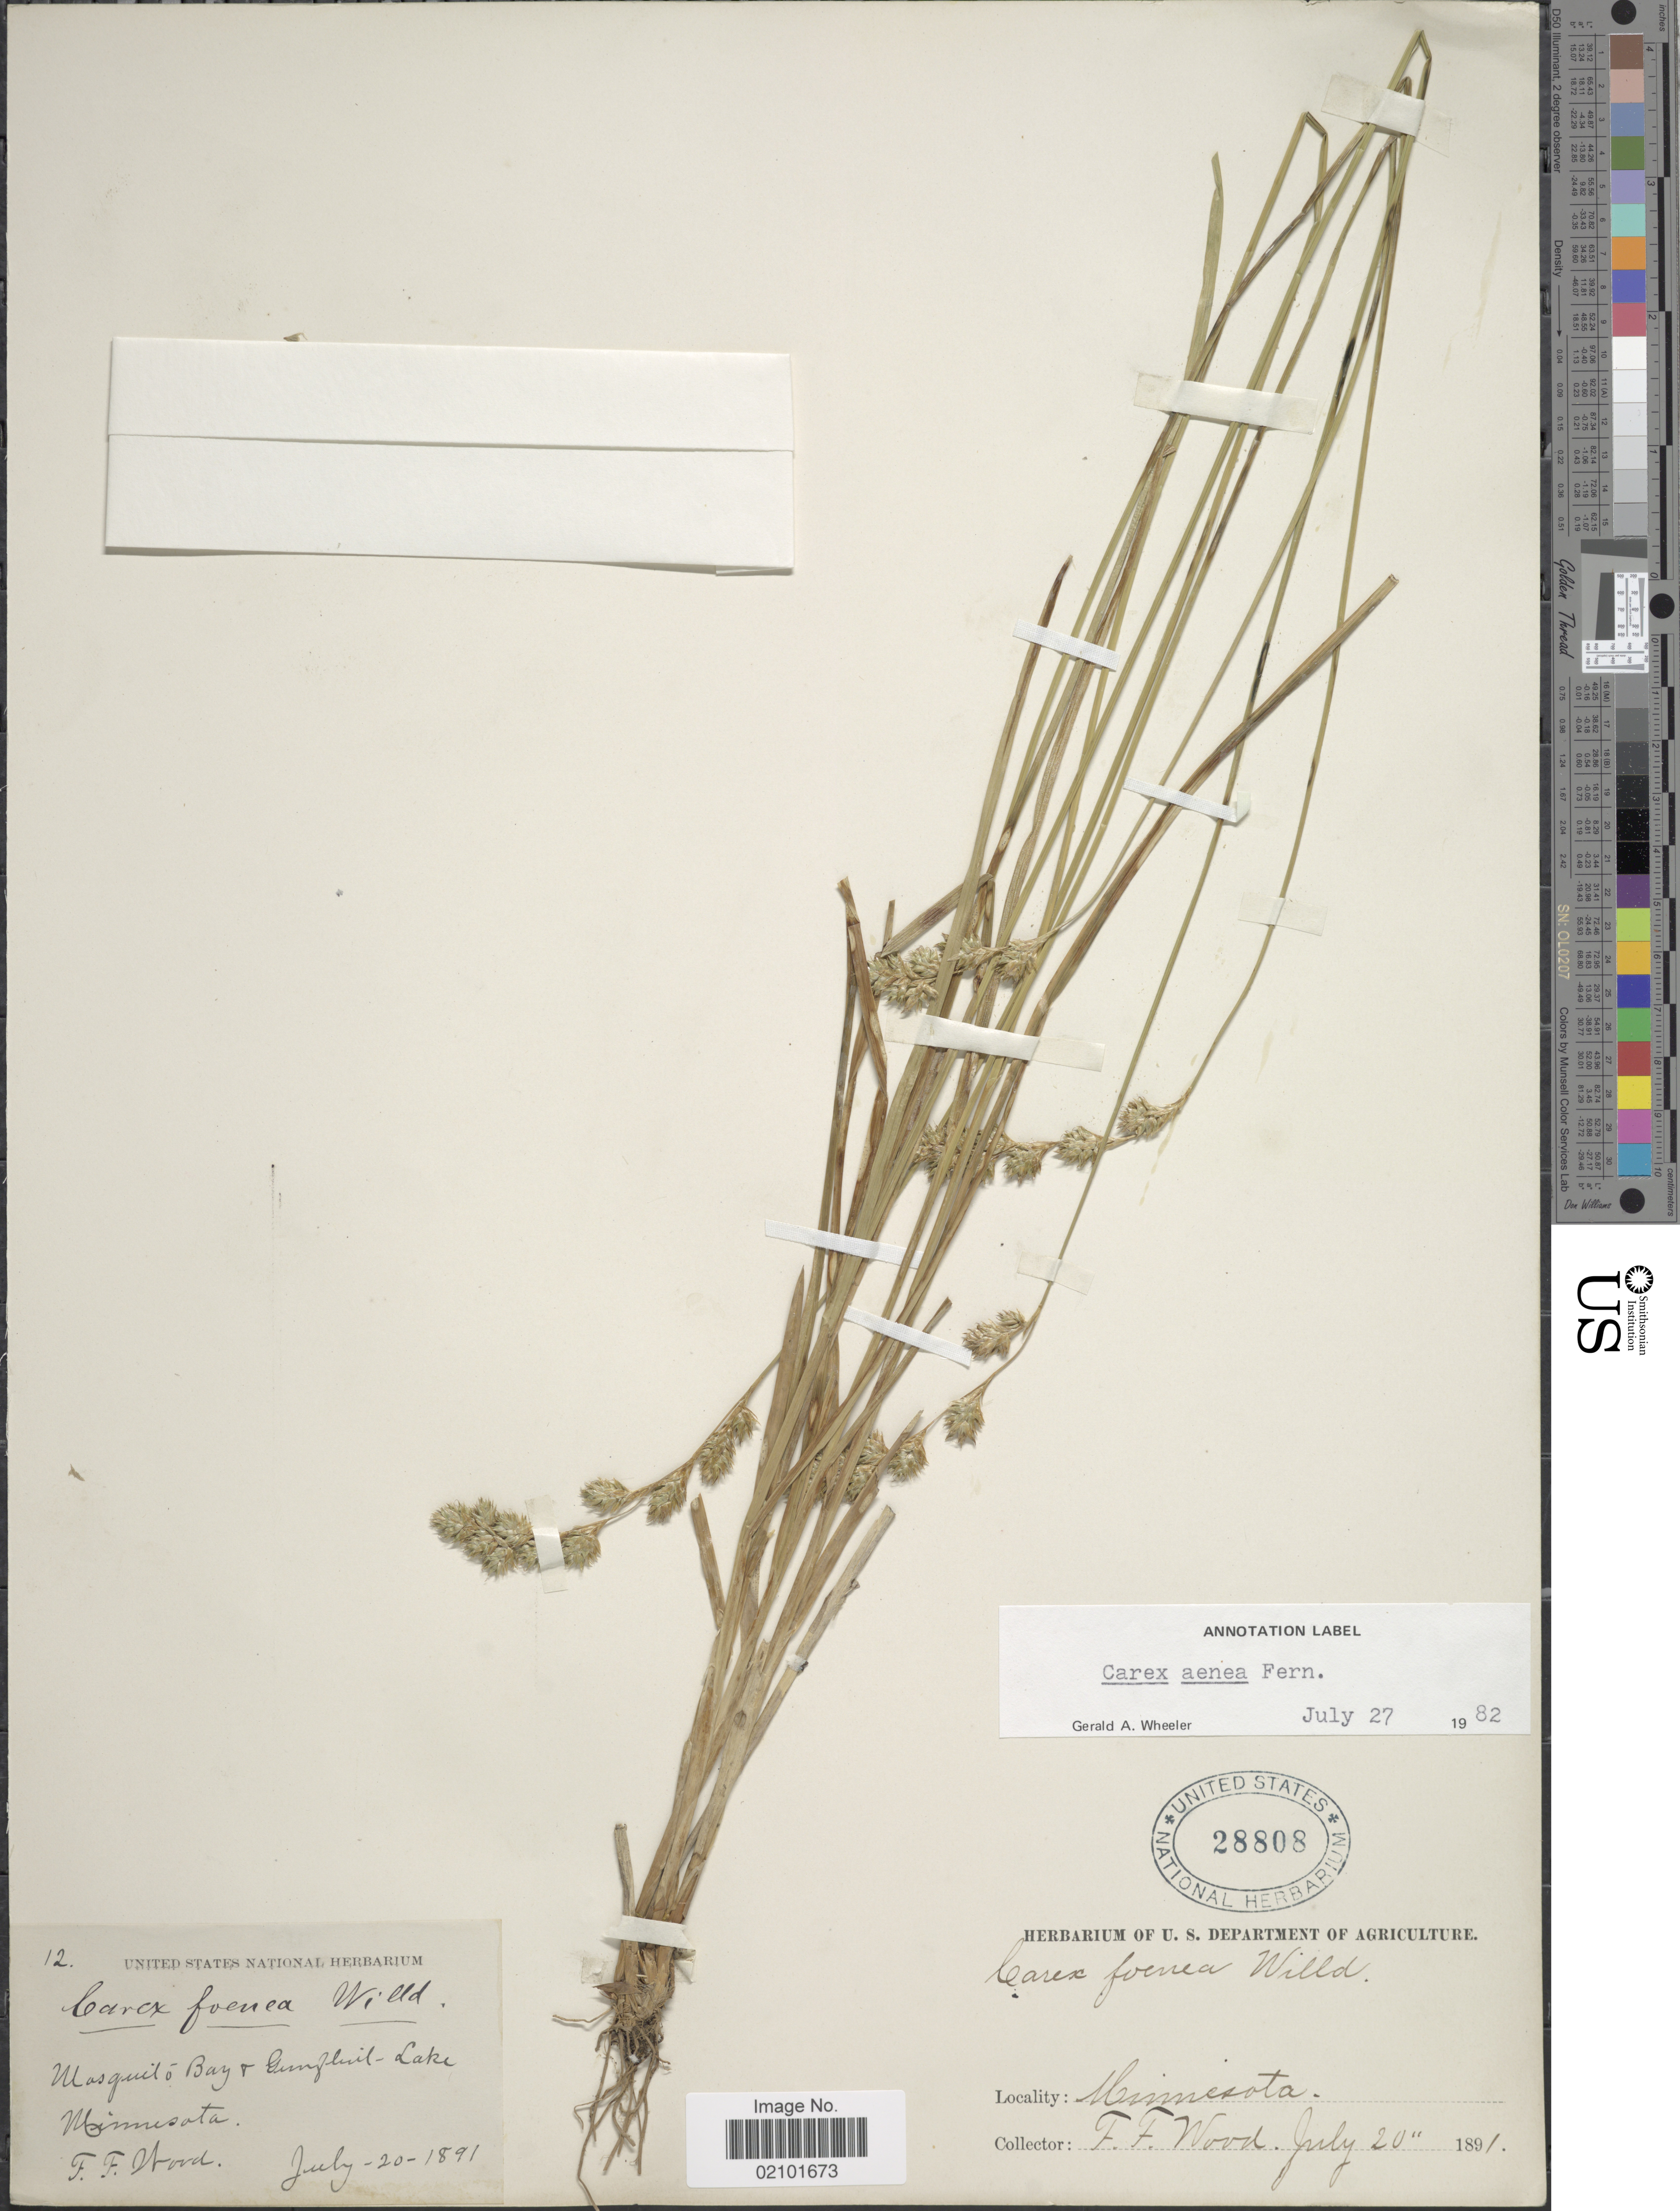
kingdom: Plantae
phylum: Tracheophyta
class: Liliopsida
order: Poales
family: Cyperaceae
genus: Carex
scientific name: Carex foenea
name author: Willd.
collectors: F. Wood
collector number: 12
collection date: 1891-07-20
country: United States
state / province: Minnesota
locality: Mosquito Bay & Gunflint Lake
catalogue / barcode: US 28808